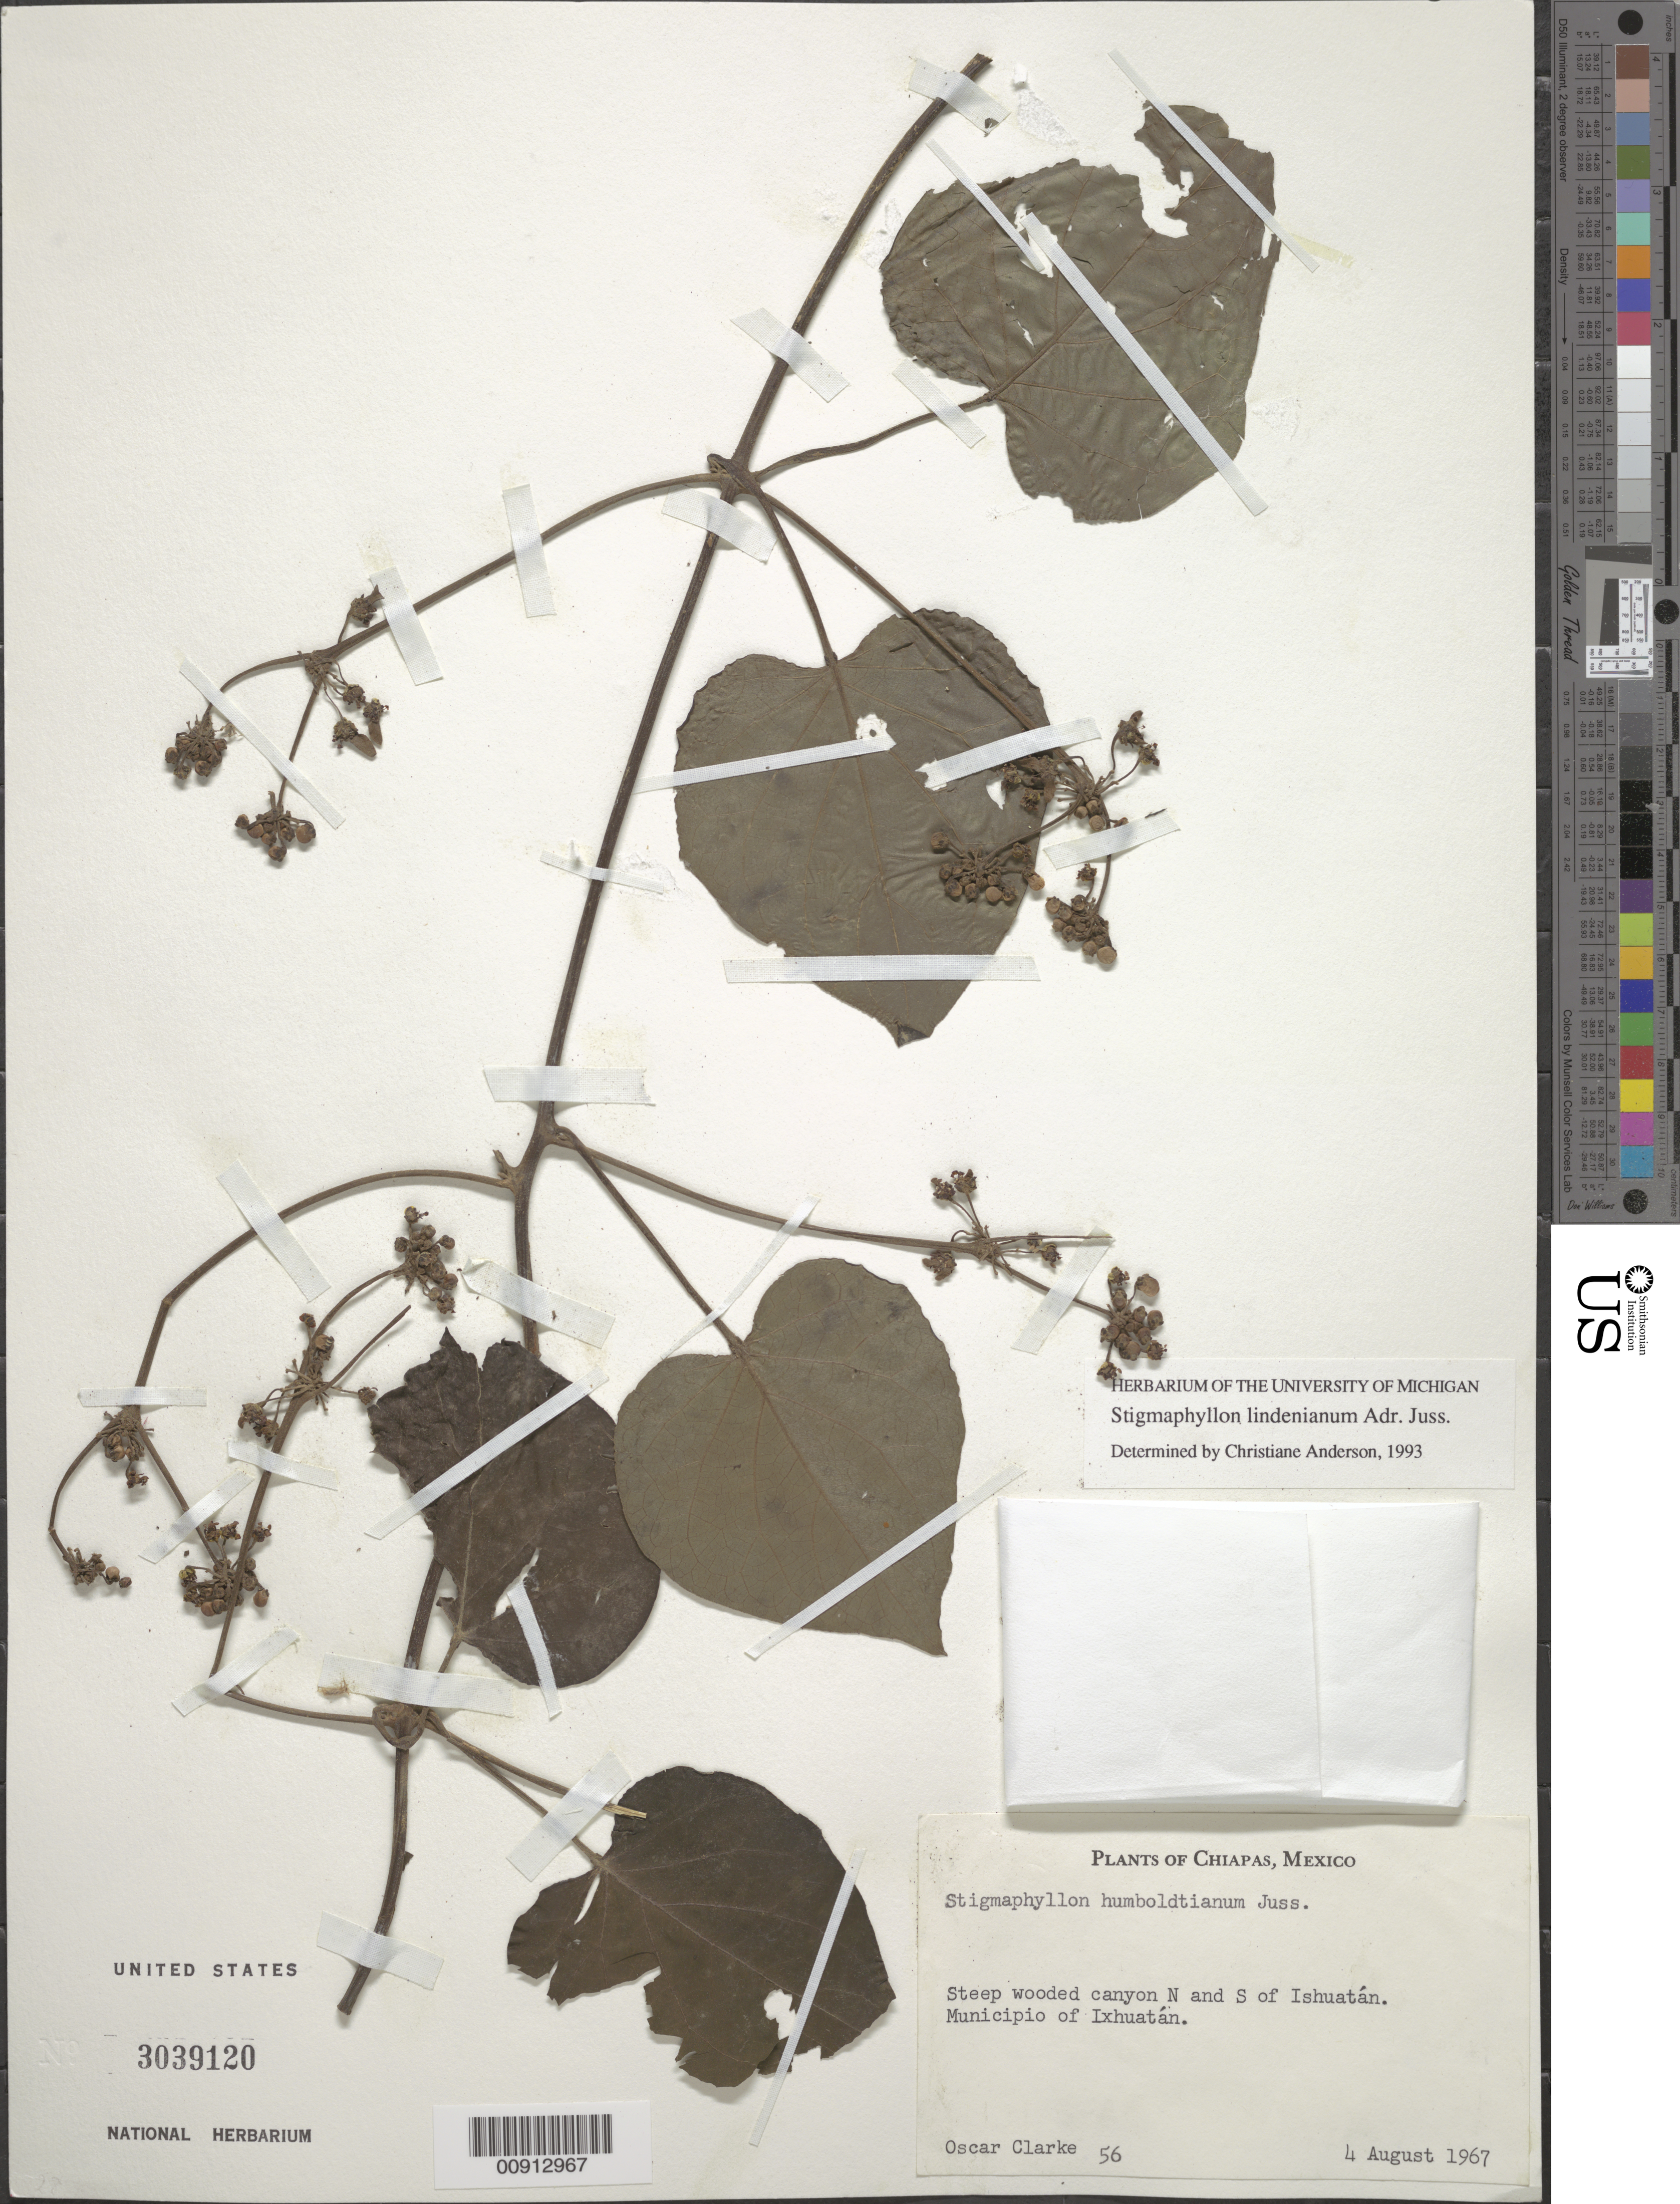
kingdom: Plantae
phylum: Tracheophyta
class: Magnoliopsida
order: Malpighiales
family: Malpighiaceae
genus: Stigmaphyllon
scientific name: Stigmaphyllon lindenianum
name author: A. Juss.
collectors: C. Clark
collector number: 56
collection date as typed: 04 Aug 1967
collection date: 1967-08-04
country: Mexico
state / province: Chiapas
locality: Steep wooded canyon N and S of Ishuatán. Municipio of Ixhuatán, Chiapas.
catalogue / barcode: US 3039120